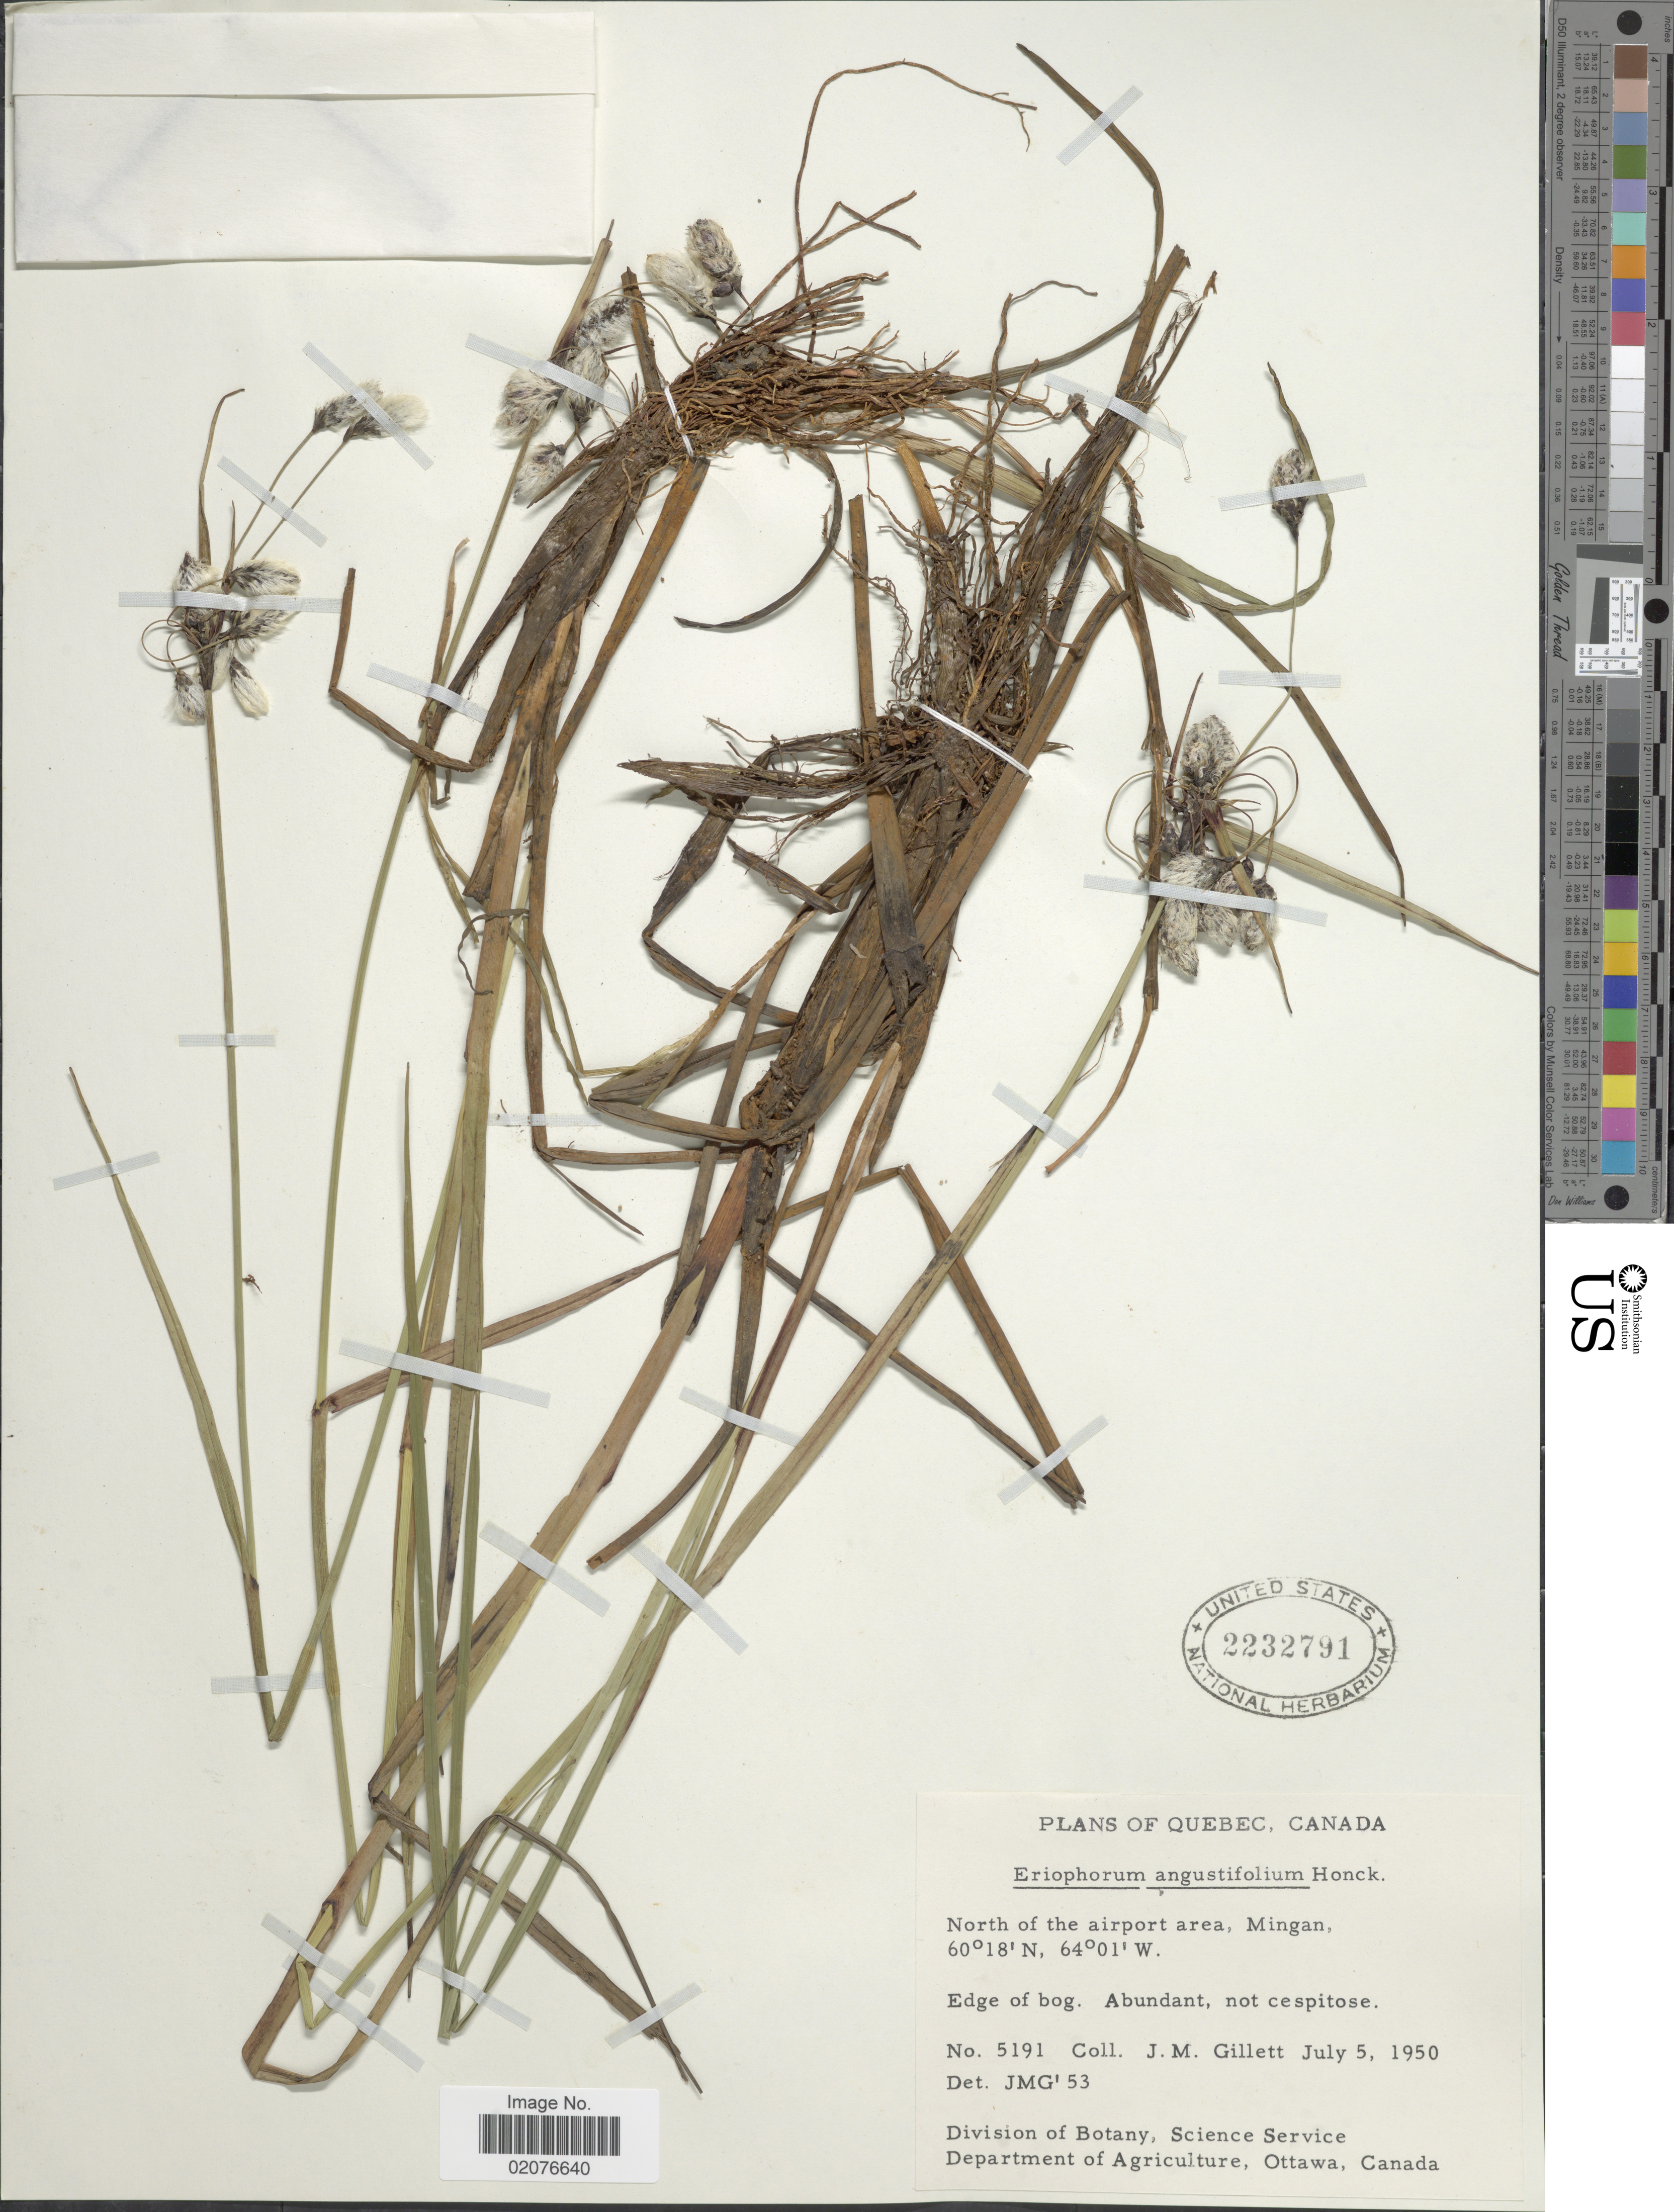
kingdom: Plantae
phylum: Tracheophyta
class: Liliopsida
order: Poales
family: Cyperaceae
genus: Eriophorum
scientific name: Eriophorum angustifolium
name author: Honck.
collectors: J. M. Gillett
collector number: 5191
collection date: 1950-07-05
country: Canada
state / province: Quebec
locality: North of the airport area, Mingan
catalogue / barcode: US 2232791